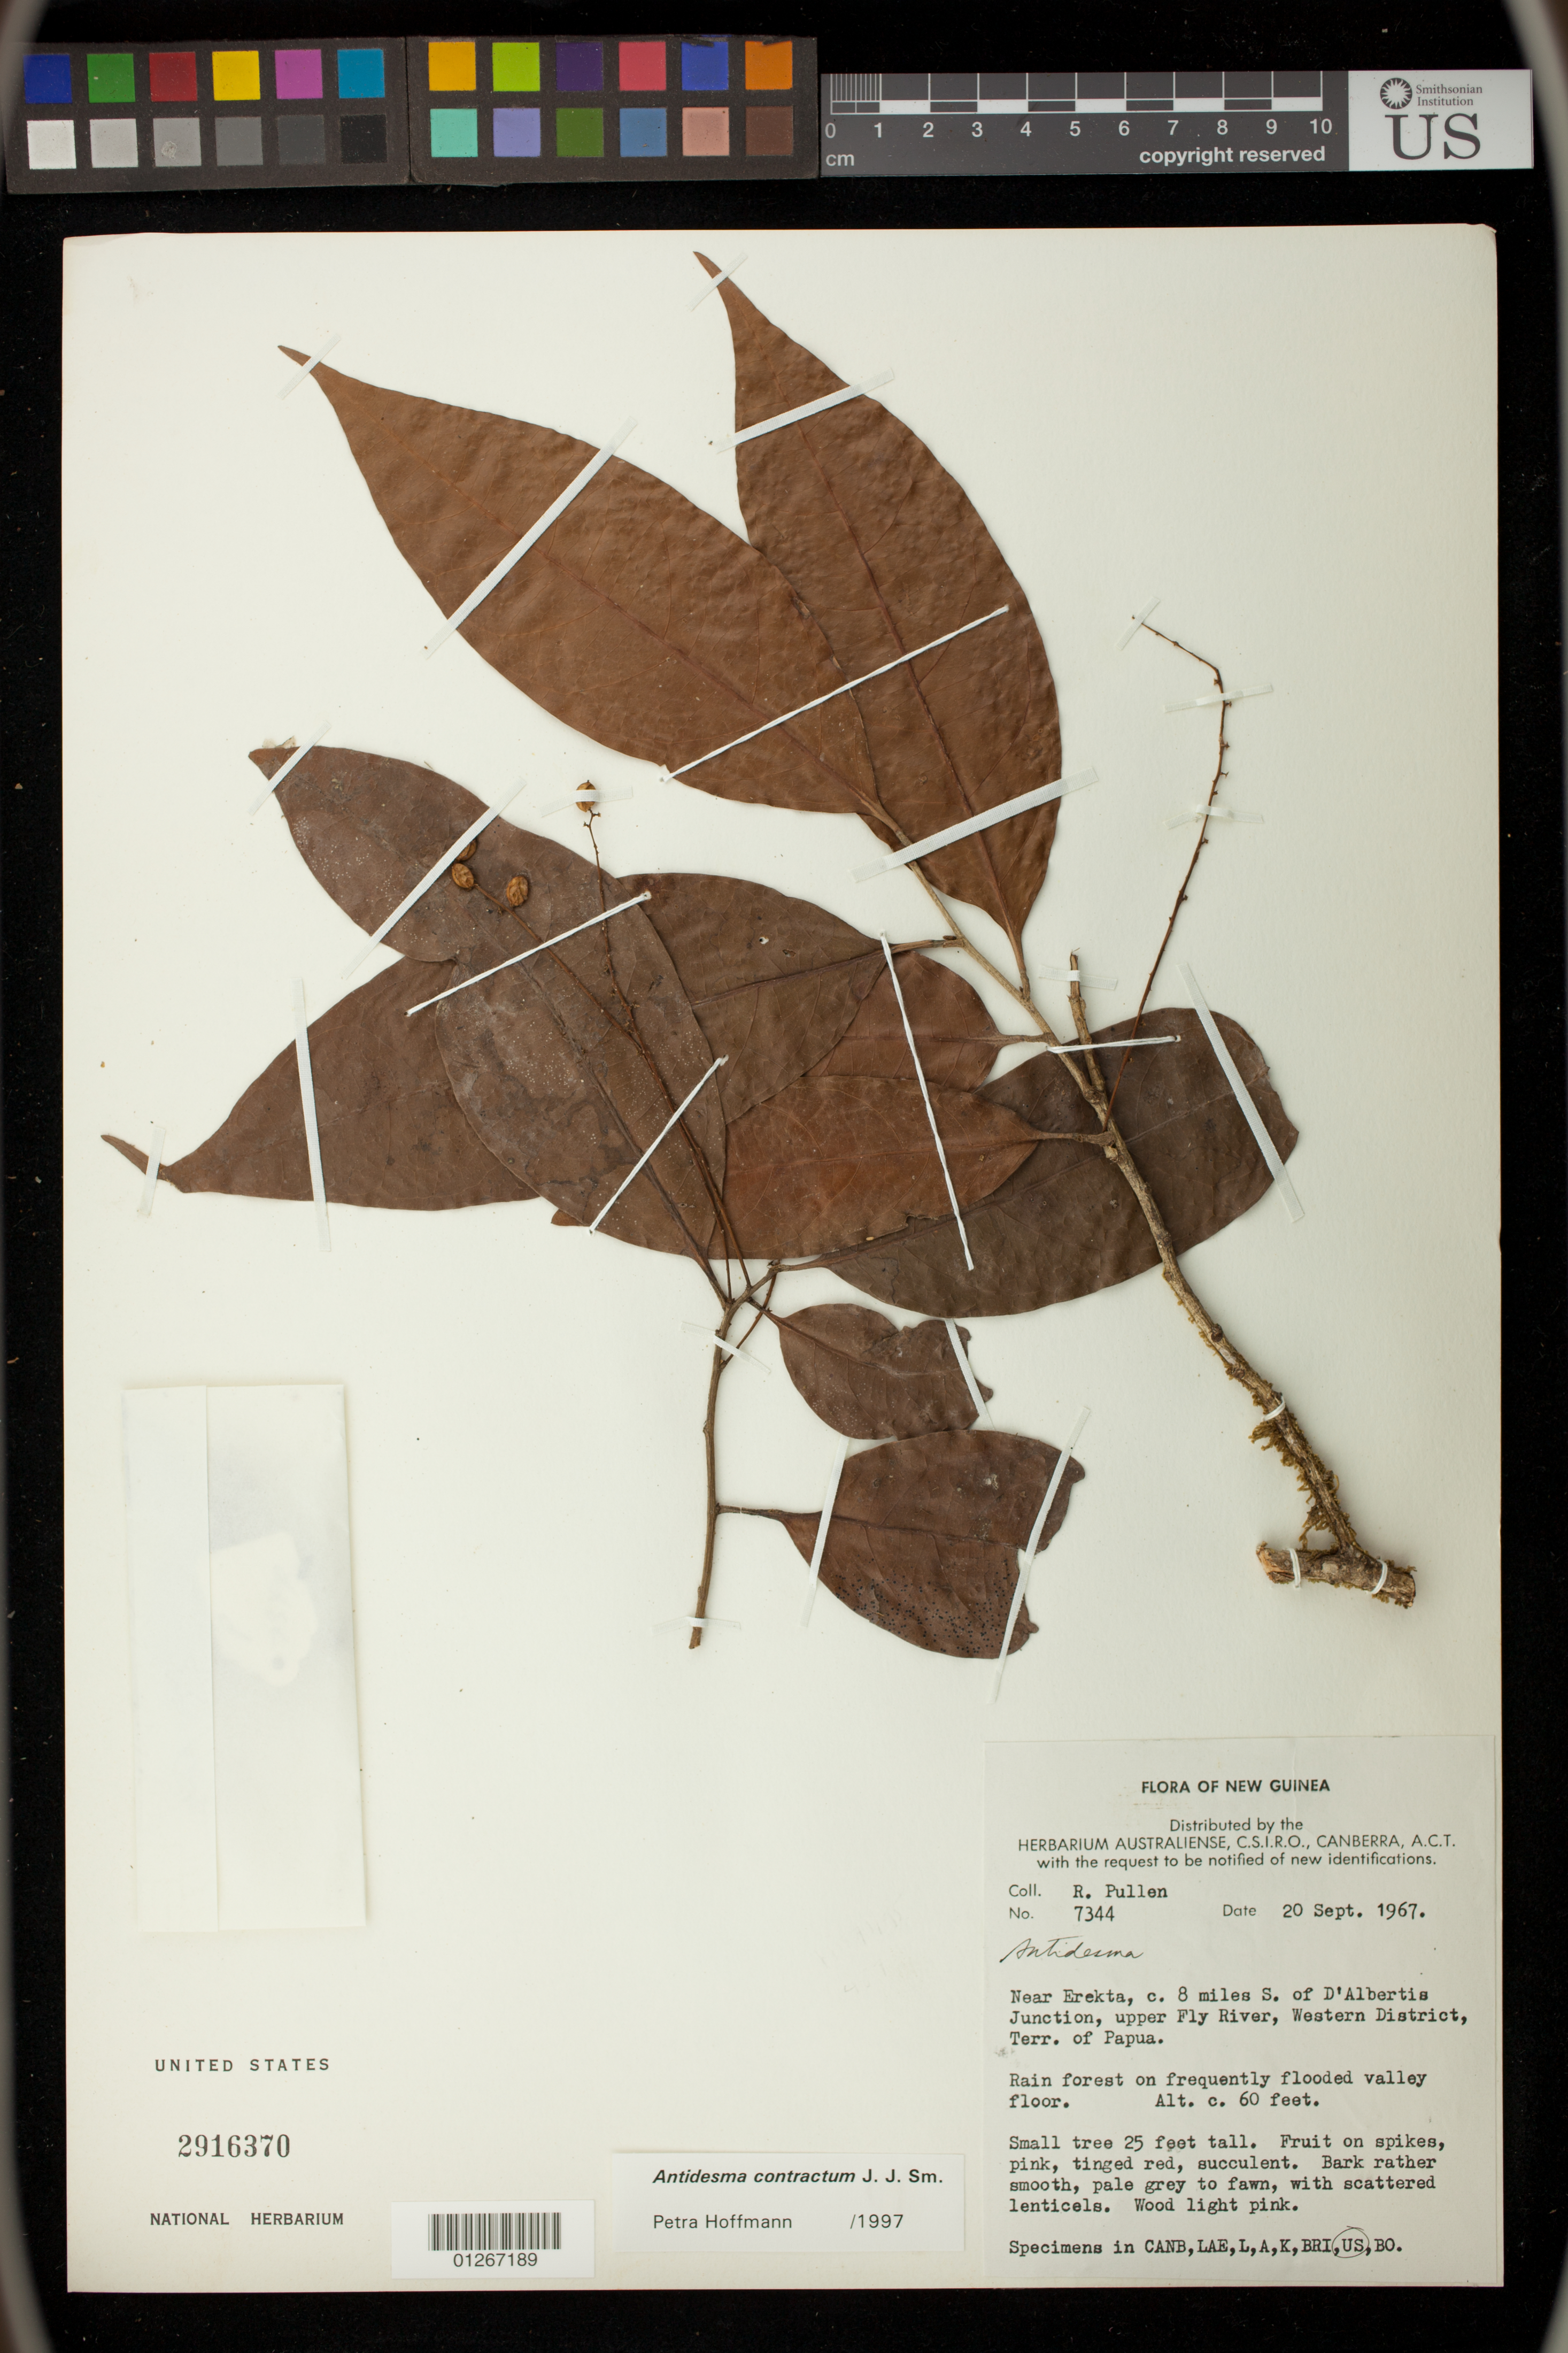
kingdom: Plantae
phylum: Tracheophyta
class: Magnoliopsida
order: Malpighiales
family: Phyllanthaceae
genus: Antidesma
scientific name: Antidesma contractum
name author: J.J. Sm.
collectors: R. Pullen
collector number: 7344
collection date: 1967-09-20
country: Papua New Guinea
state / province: Western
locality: Near Erekta, c. 8 miles S. of D'Albertis Junction, upper Fly River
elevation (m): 18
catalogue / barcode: US 2916370